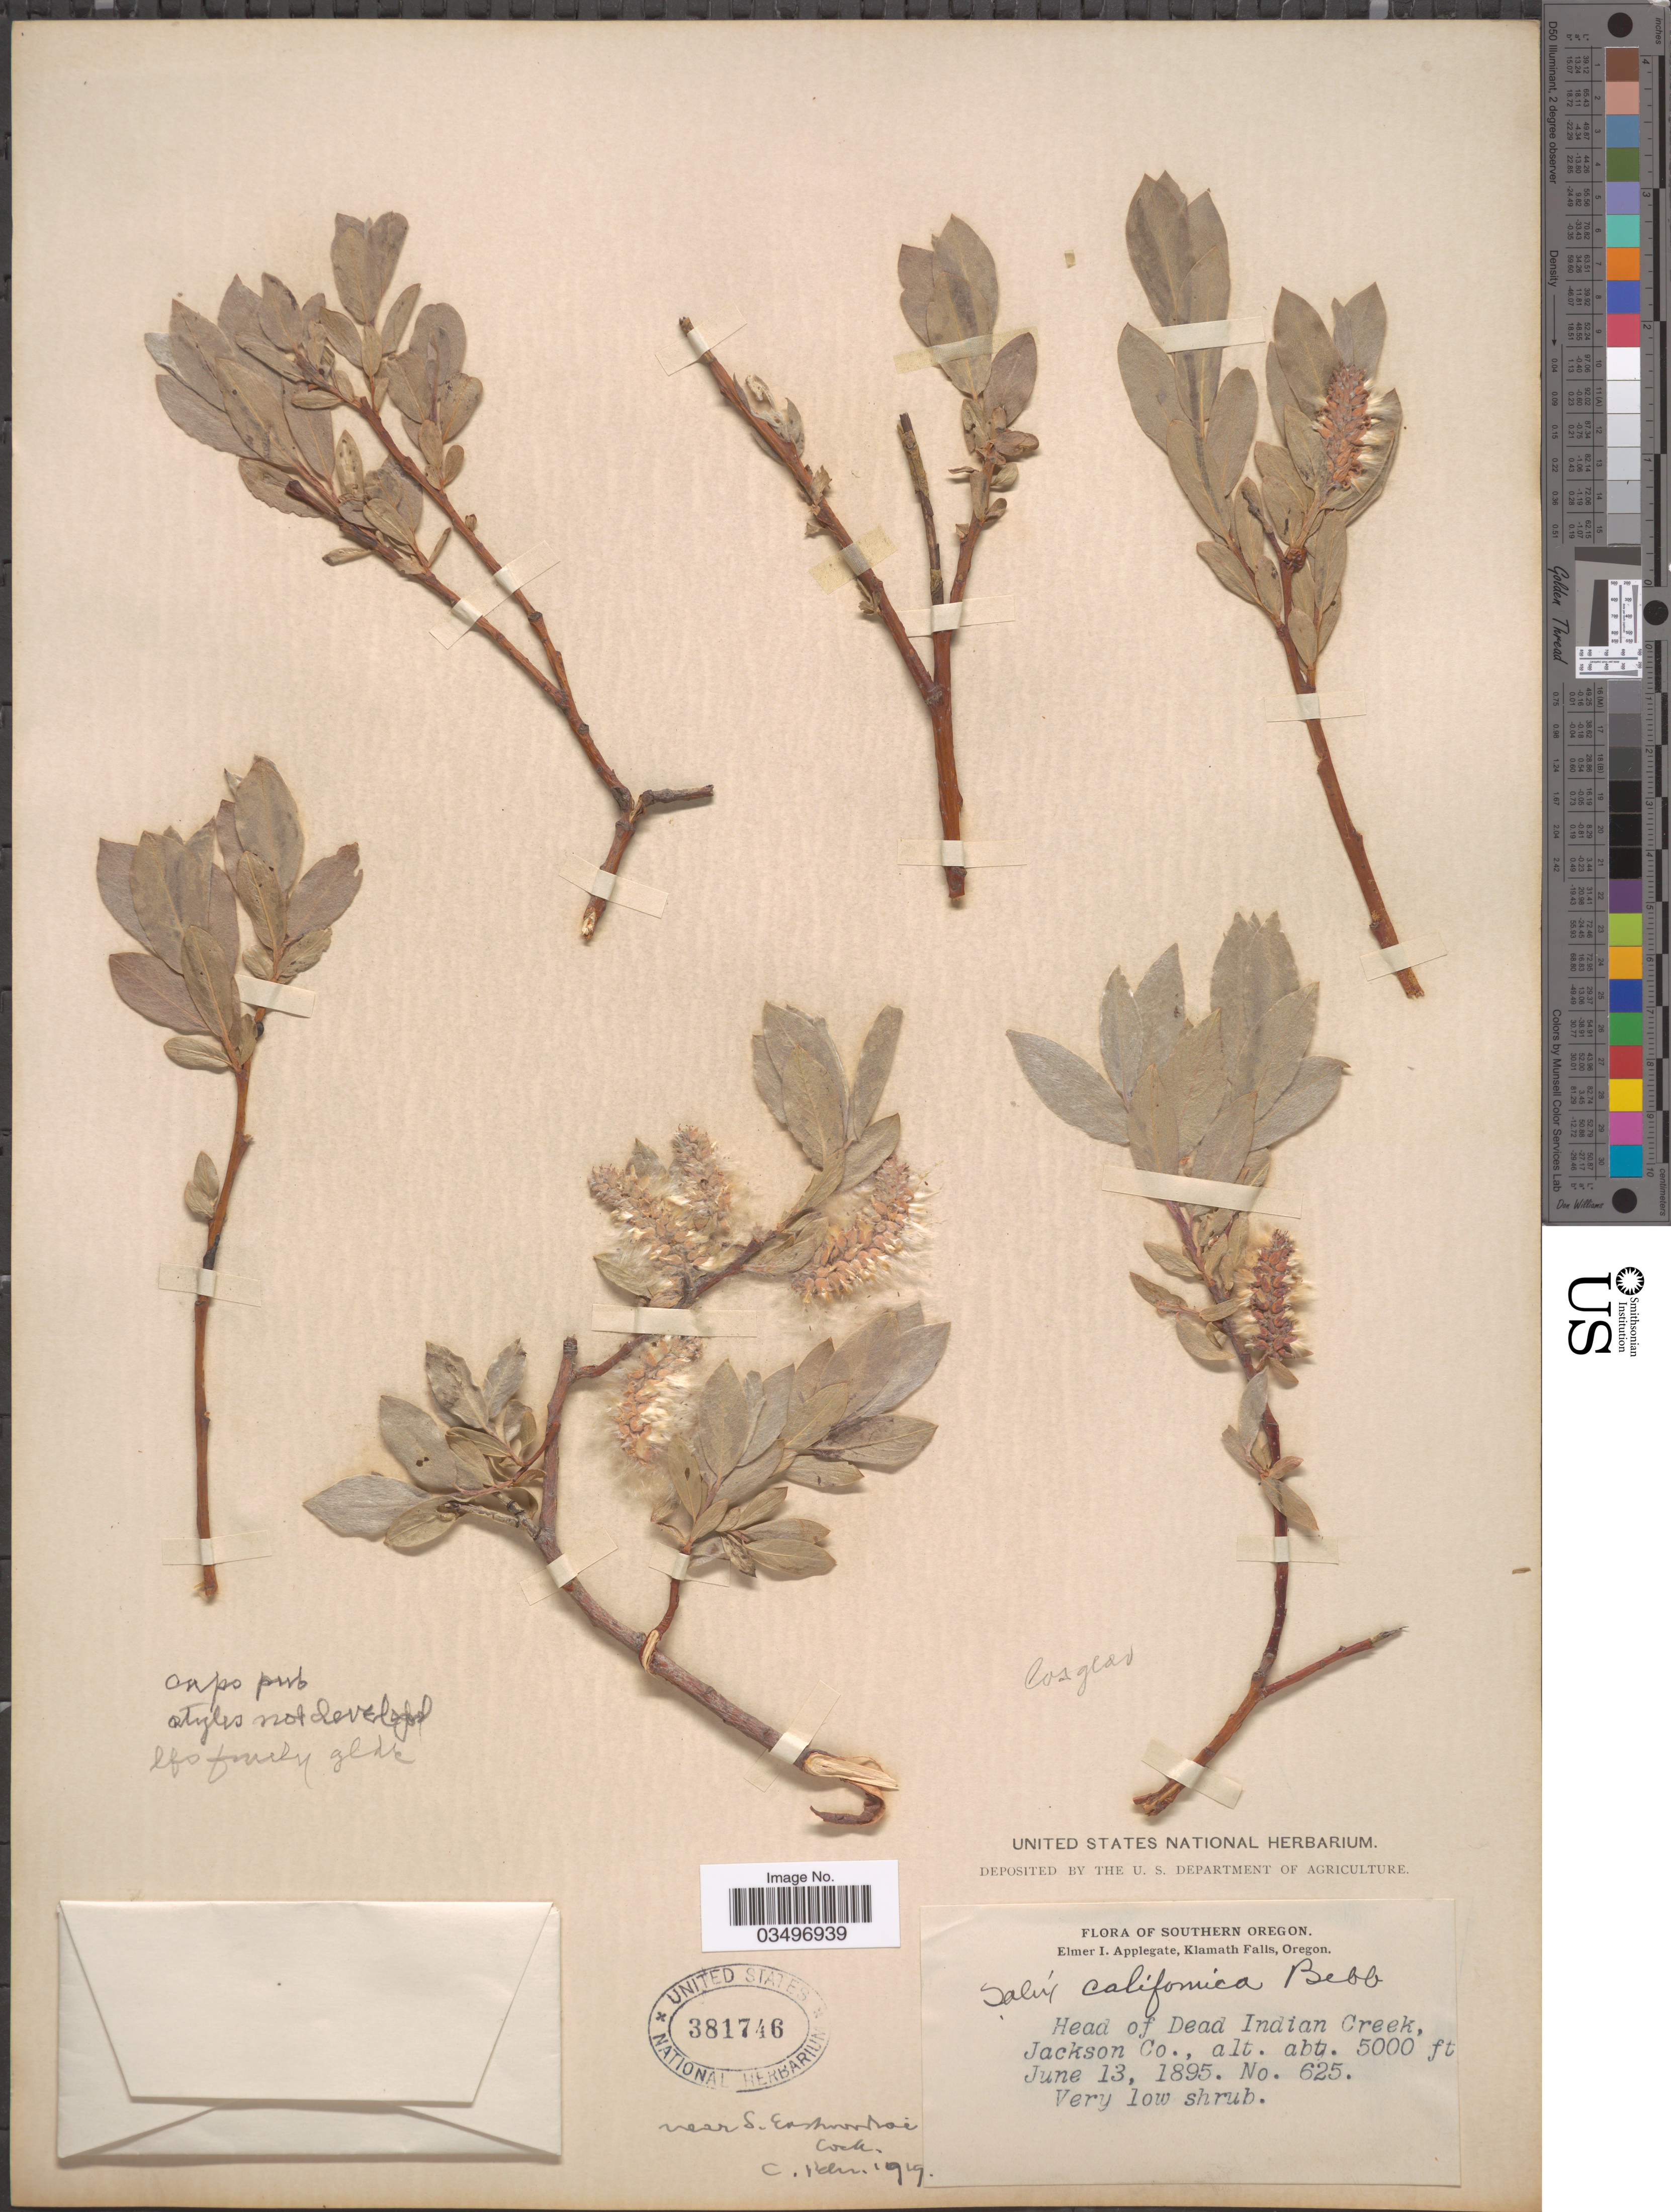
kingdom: Plantae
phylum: Tracheophyta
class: Magnoliopsida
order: Malpighiales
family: Salicaceae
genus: Salix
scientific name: Salix eastwoodiae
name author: Cockerell ex A. Heller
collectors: E. I. Applegate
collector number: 625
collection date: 1895-06-13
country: United States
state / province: Oregon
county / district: Jackson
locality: Southern Oregon. Head of Dead Indian Creek, Jackson Co.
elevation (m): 1524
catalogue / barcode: US 381746